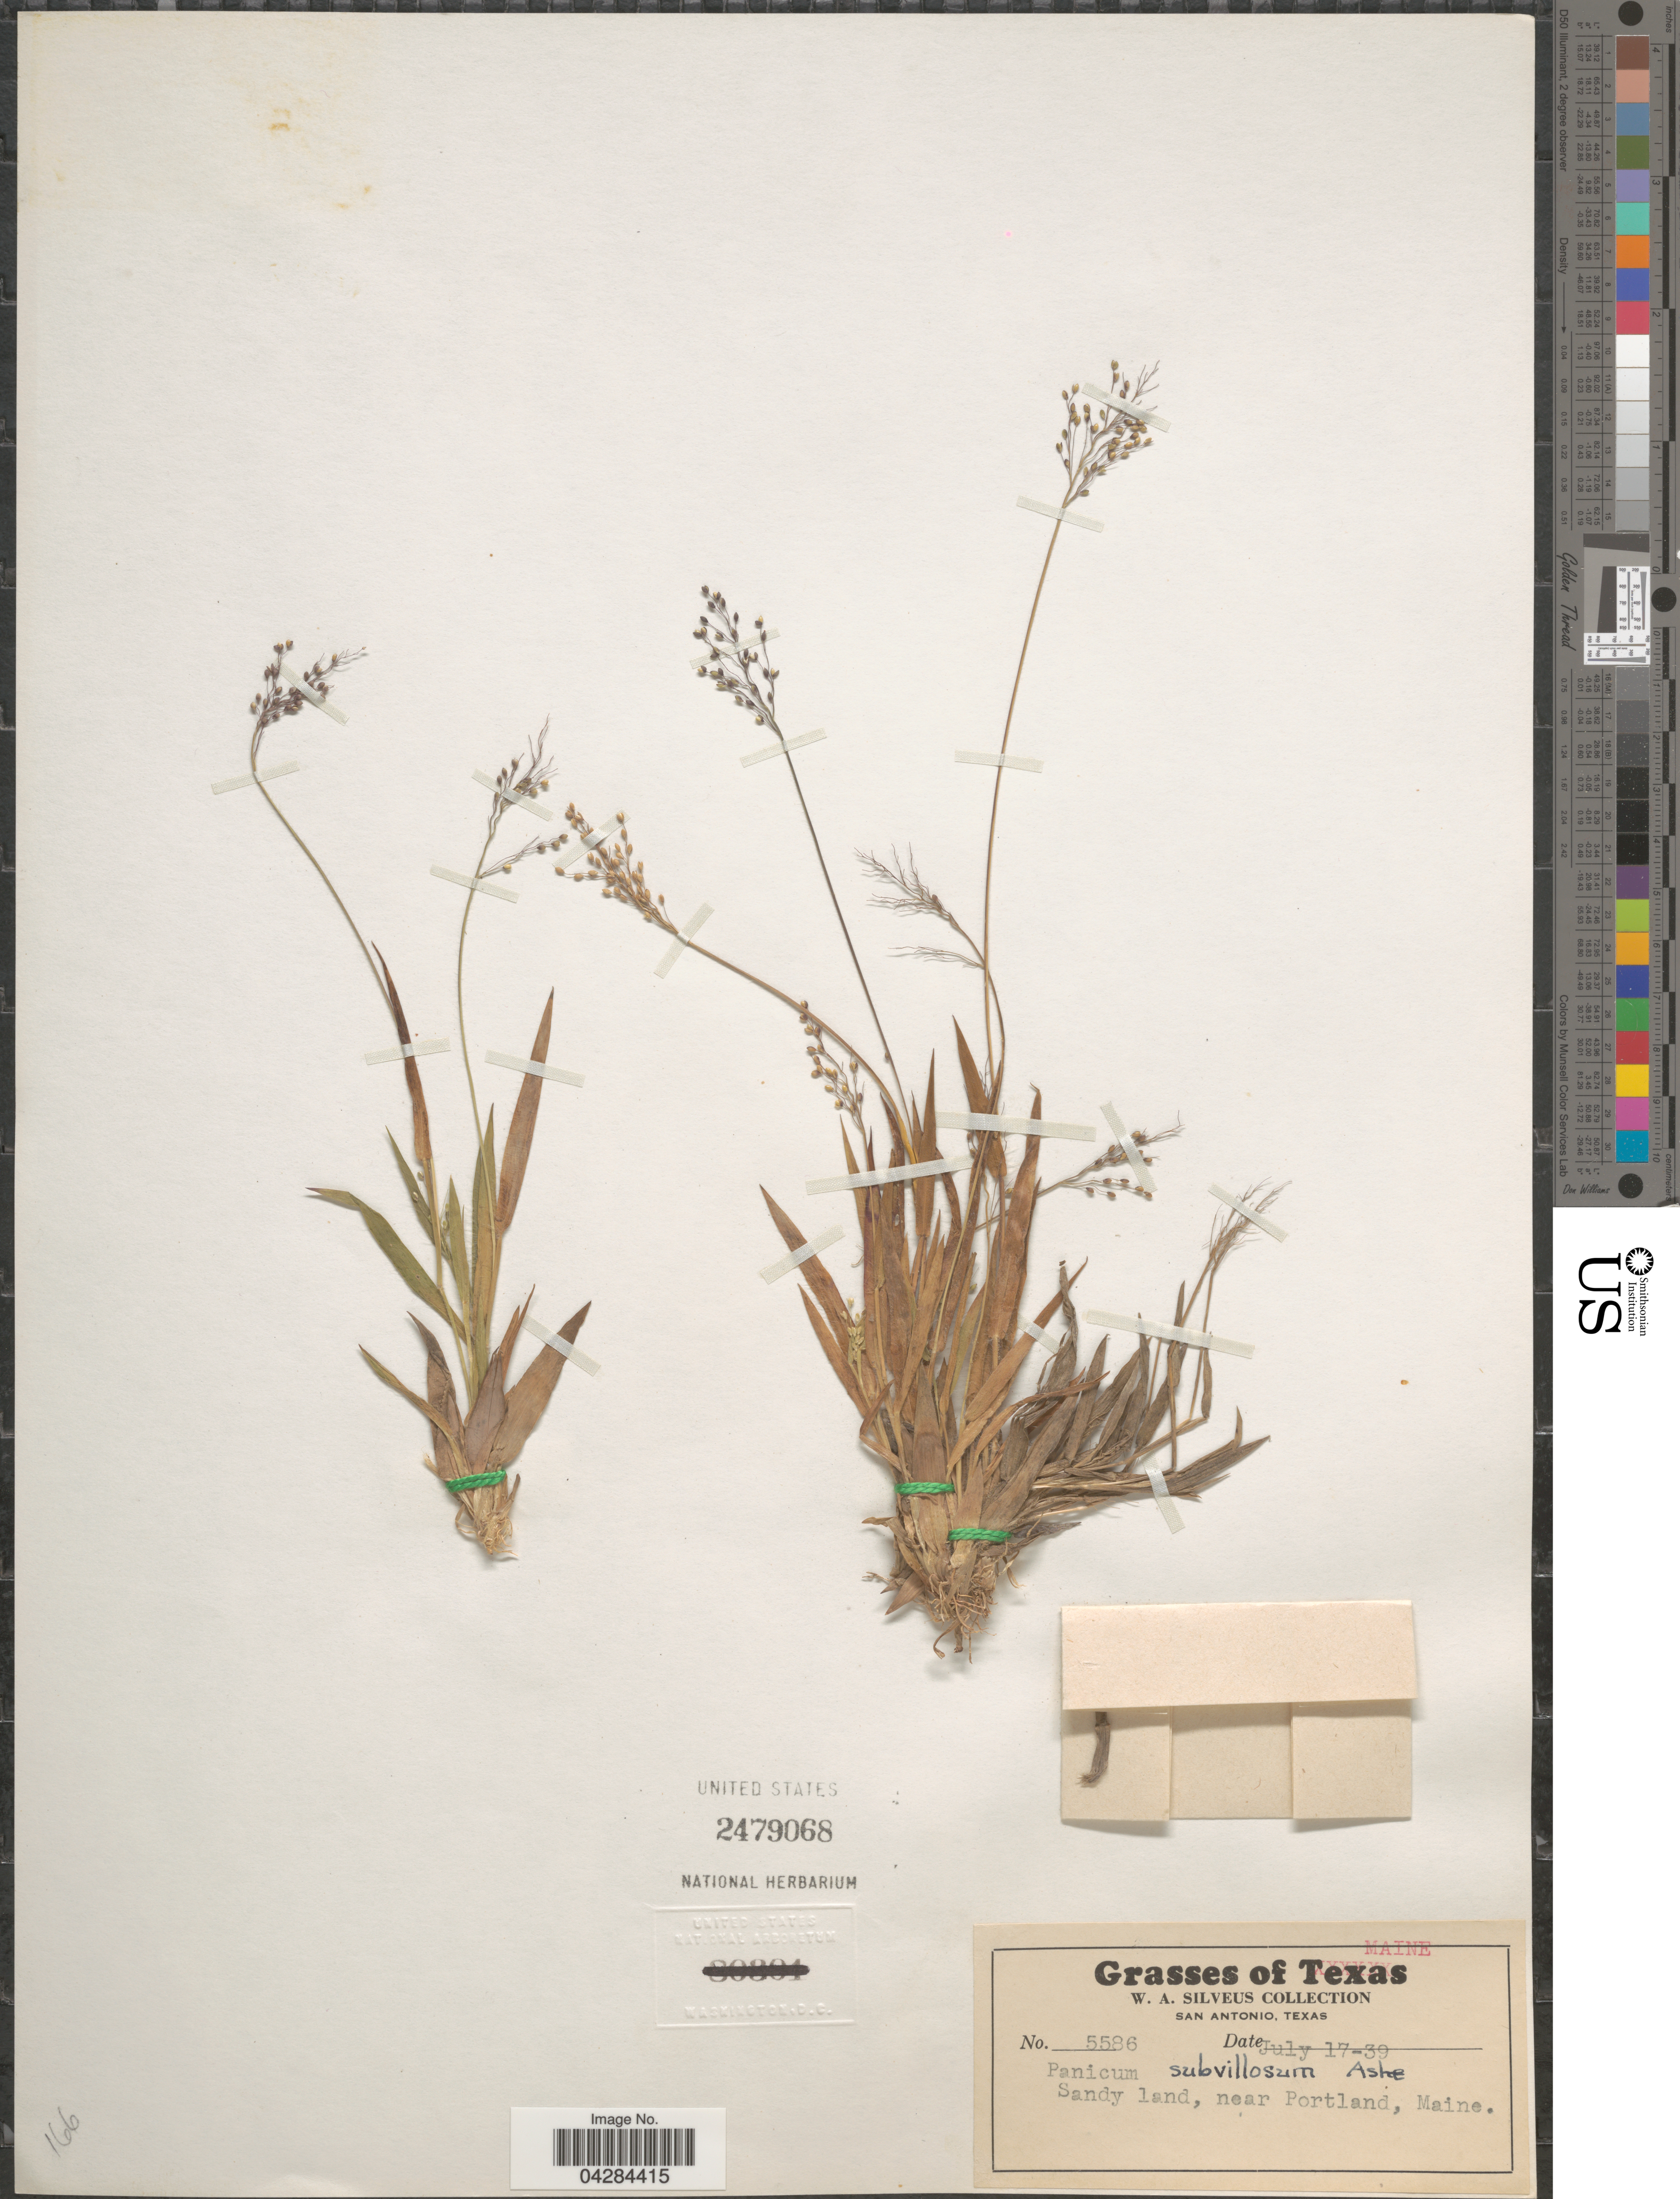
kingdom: Plantae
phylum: Tracheophyta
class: Liliopsida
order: Poales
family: Poaceae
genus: Dichanthelium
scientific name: Dichanthelium ovale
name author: (Elliott) Gould & C.A. Clark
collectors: W. Silveus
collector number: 5586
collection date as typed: Transcribed d/m/y: 17/7/39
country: United States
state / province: Maine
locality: Sady land, near Portland.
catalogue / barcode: US 2479068